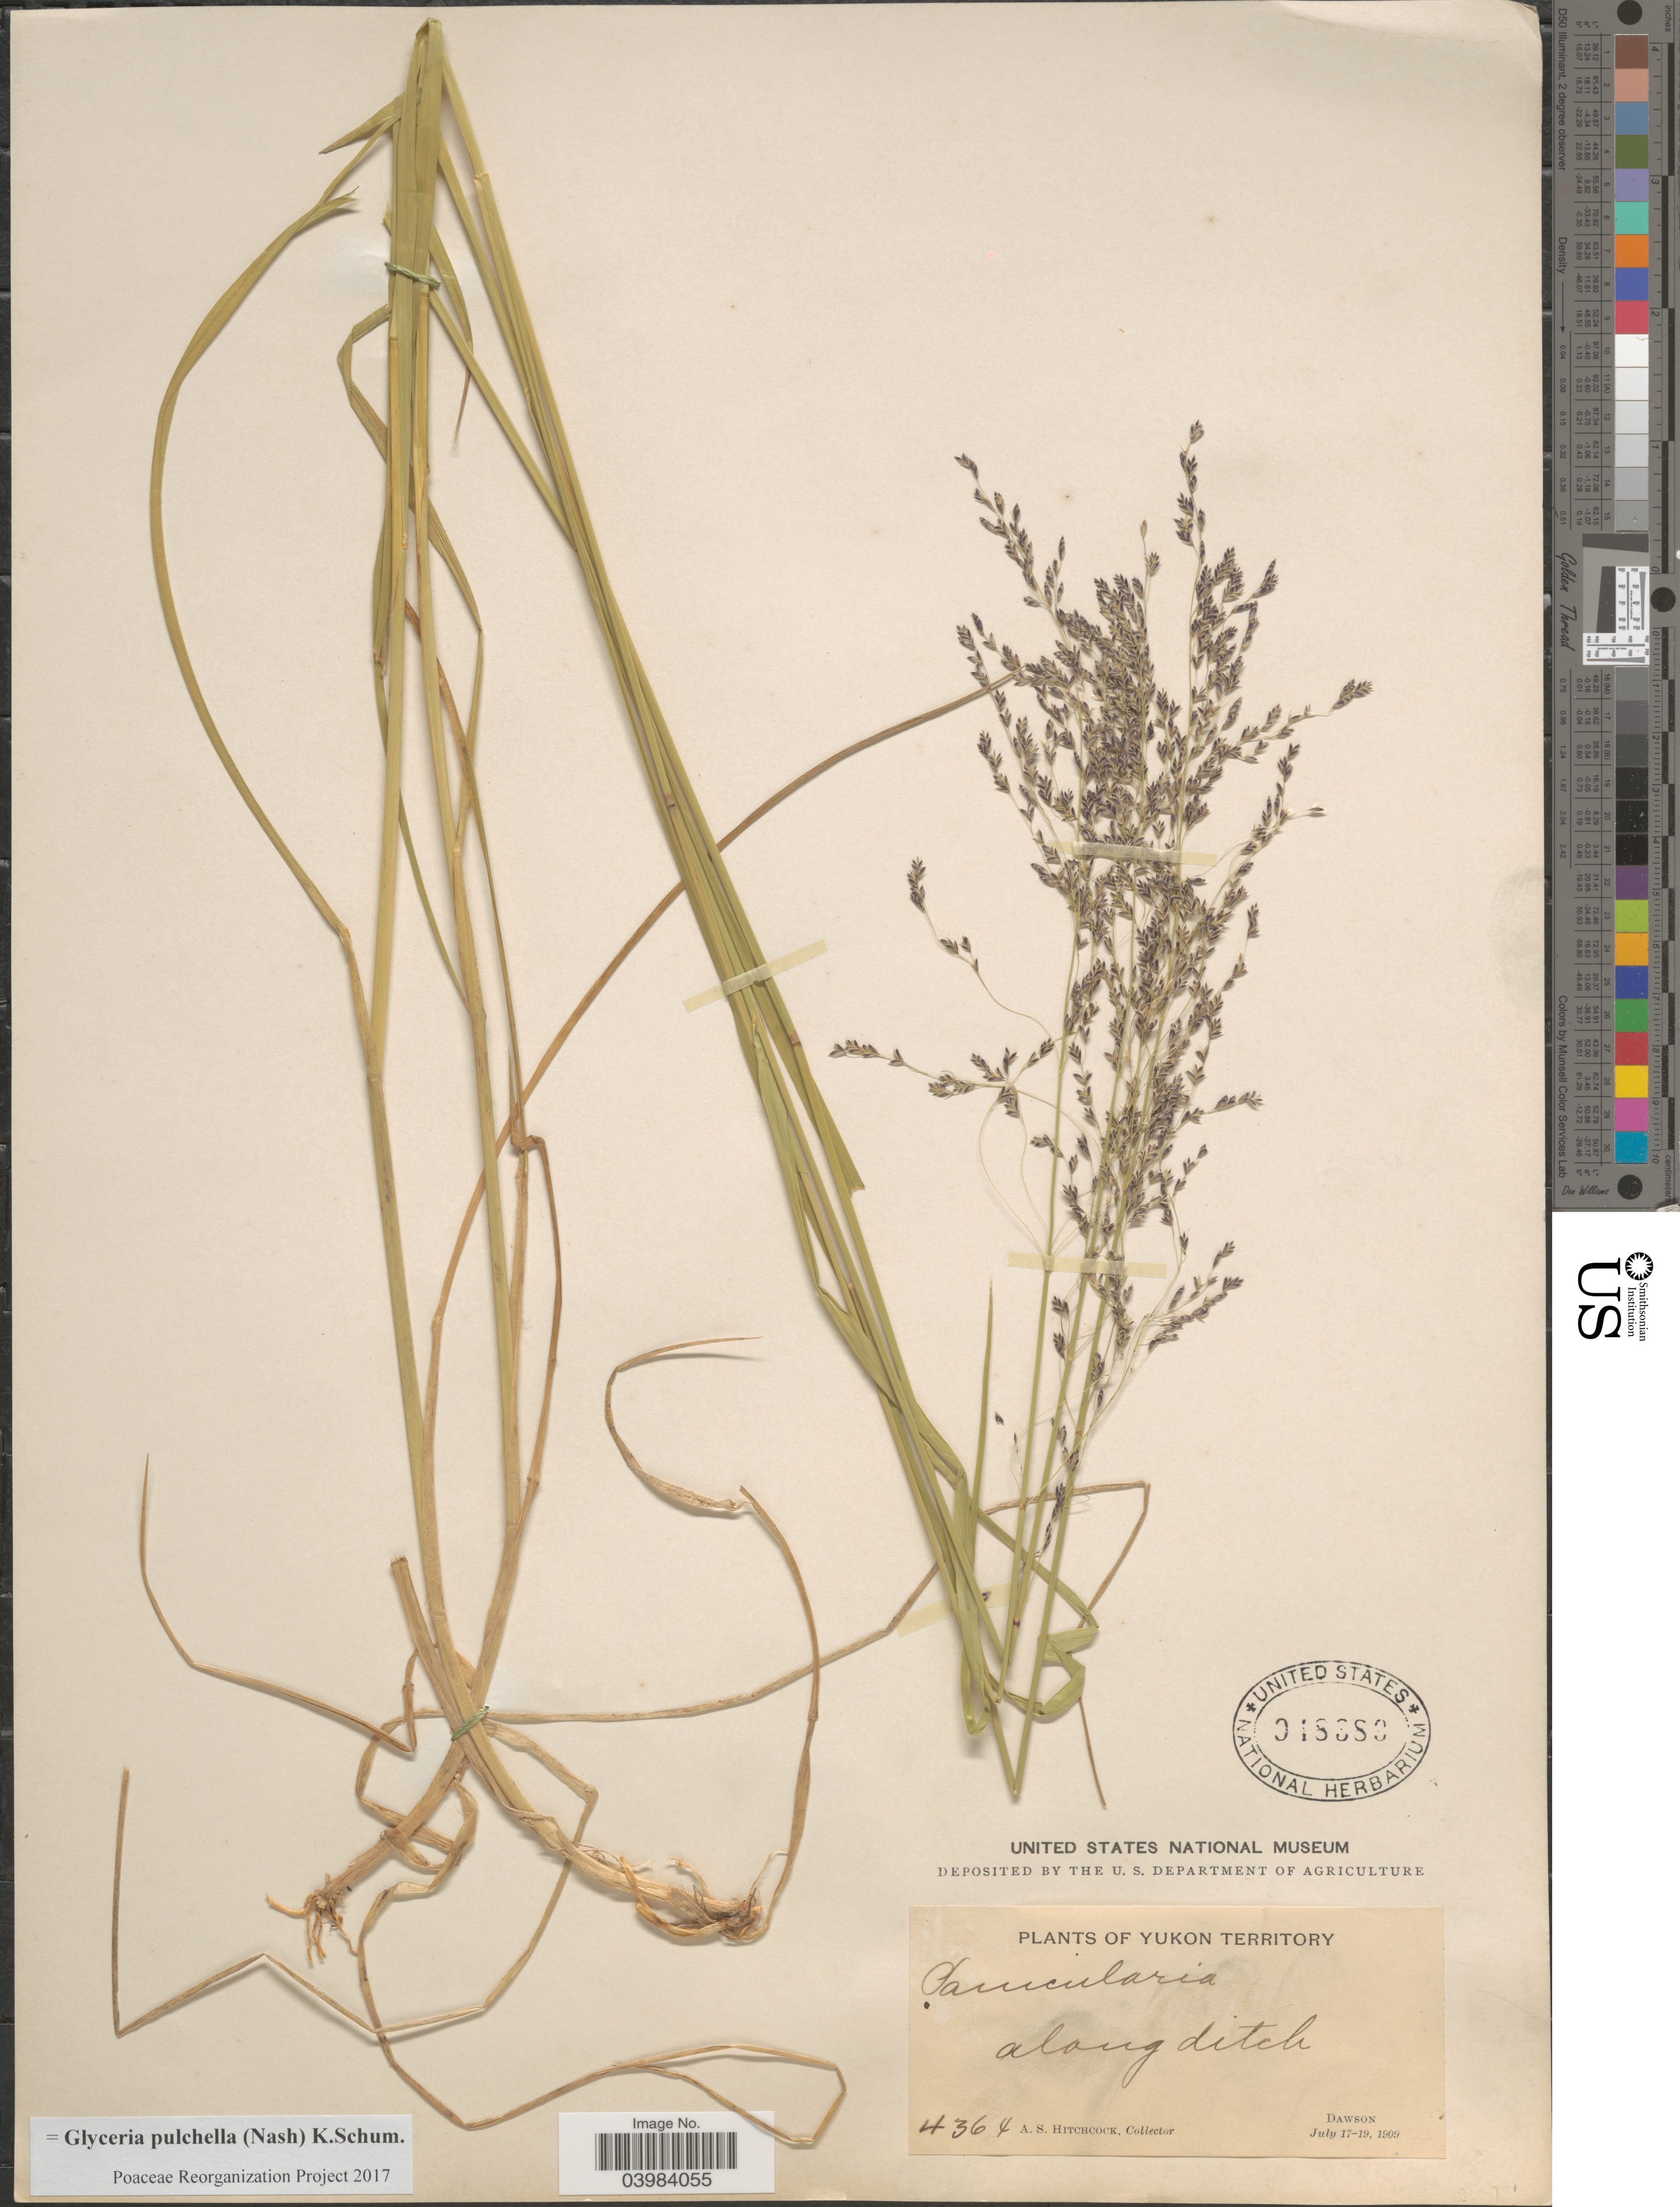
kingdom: Plantae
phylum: Tracheophyta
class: Liliopsida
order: Poales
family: Poaceae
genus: Glyceria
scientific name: Glyceria pulchella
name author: (Nash) K. Schum.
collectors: A. S. Hitchcock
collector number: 4364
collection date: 1909-07-17/1909-07-19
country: Canada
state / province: Yukon Territory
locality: Along ditch. Dawson.